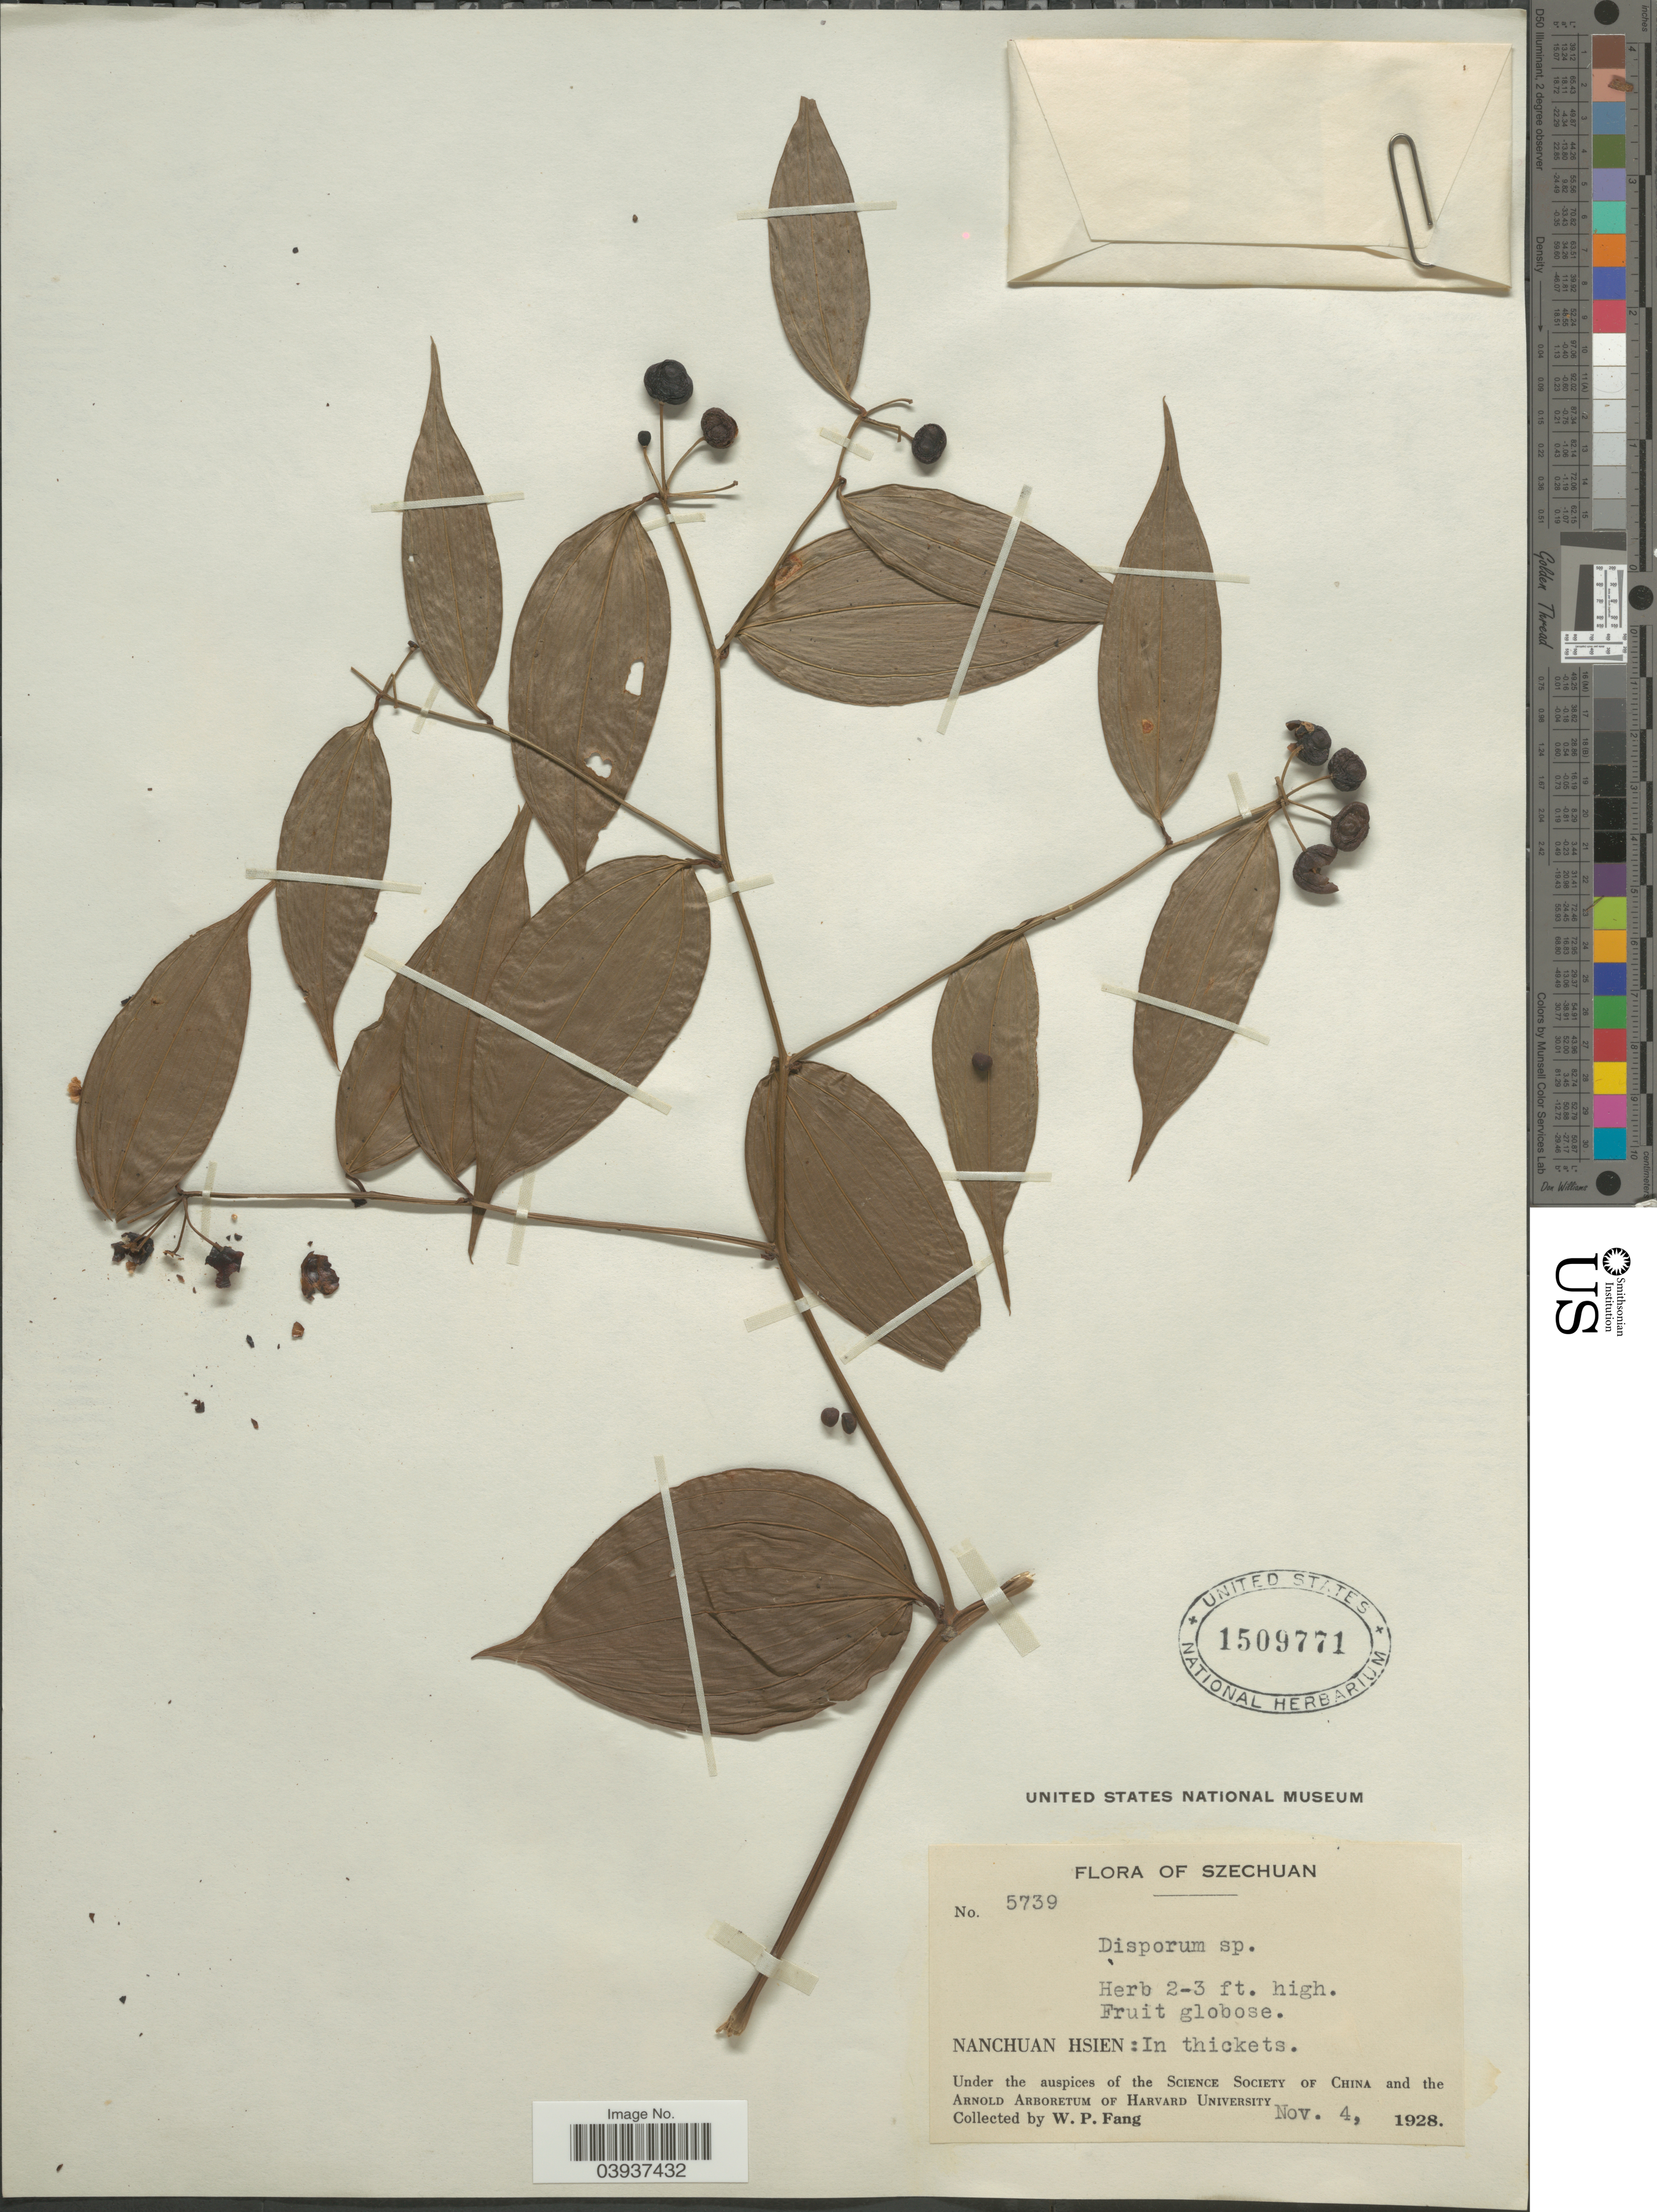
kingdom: Plantae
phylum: Tracheophyta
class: Liliopsida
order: Liliales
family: Colchicaceae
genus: Disporum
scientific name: Disporum sp.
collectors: W. P. Fang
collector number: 5739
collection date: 1928-11-04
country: China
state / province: Sichuan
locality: Szechuan. Nanchuan Hsien: In thickets.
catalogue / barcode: US 1509771